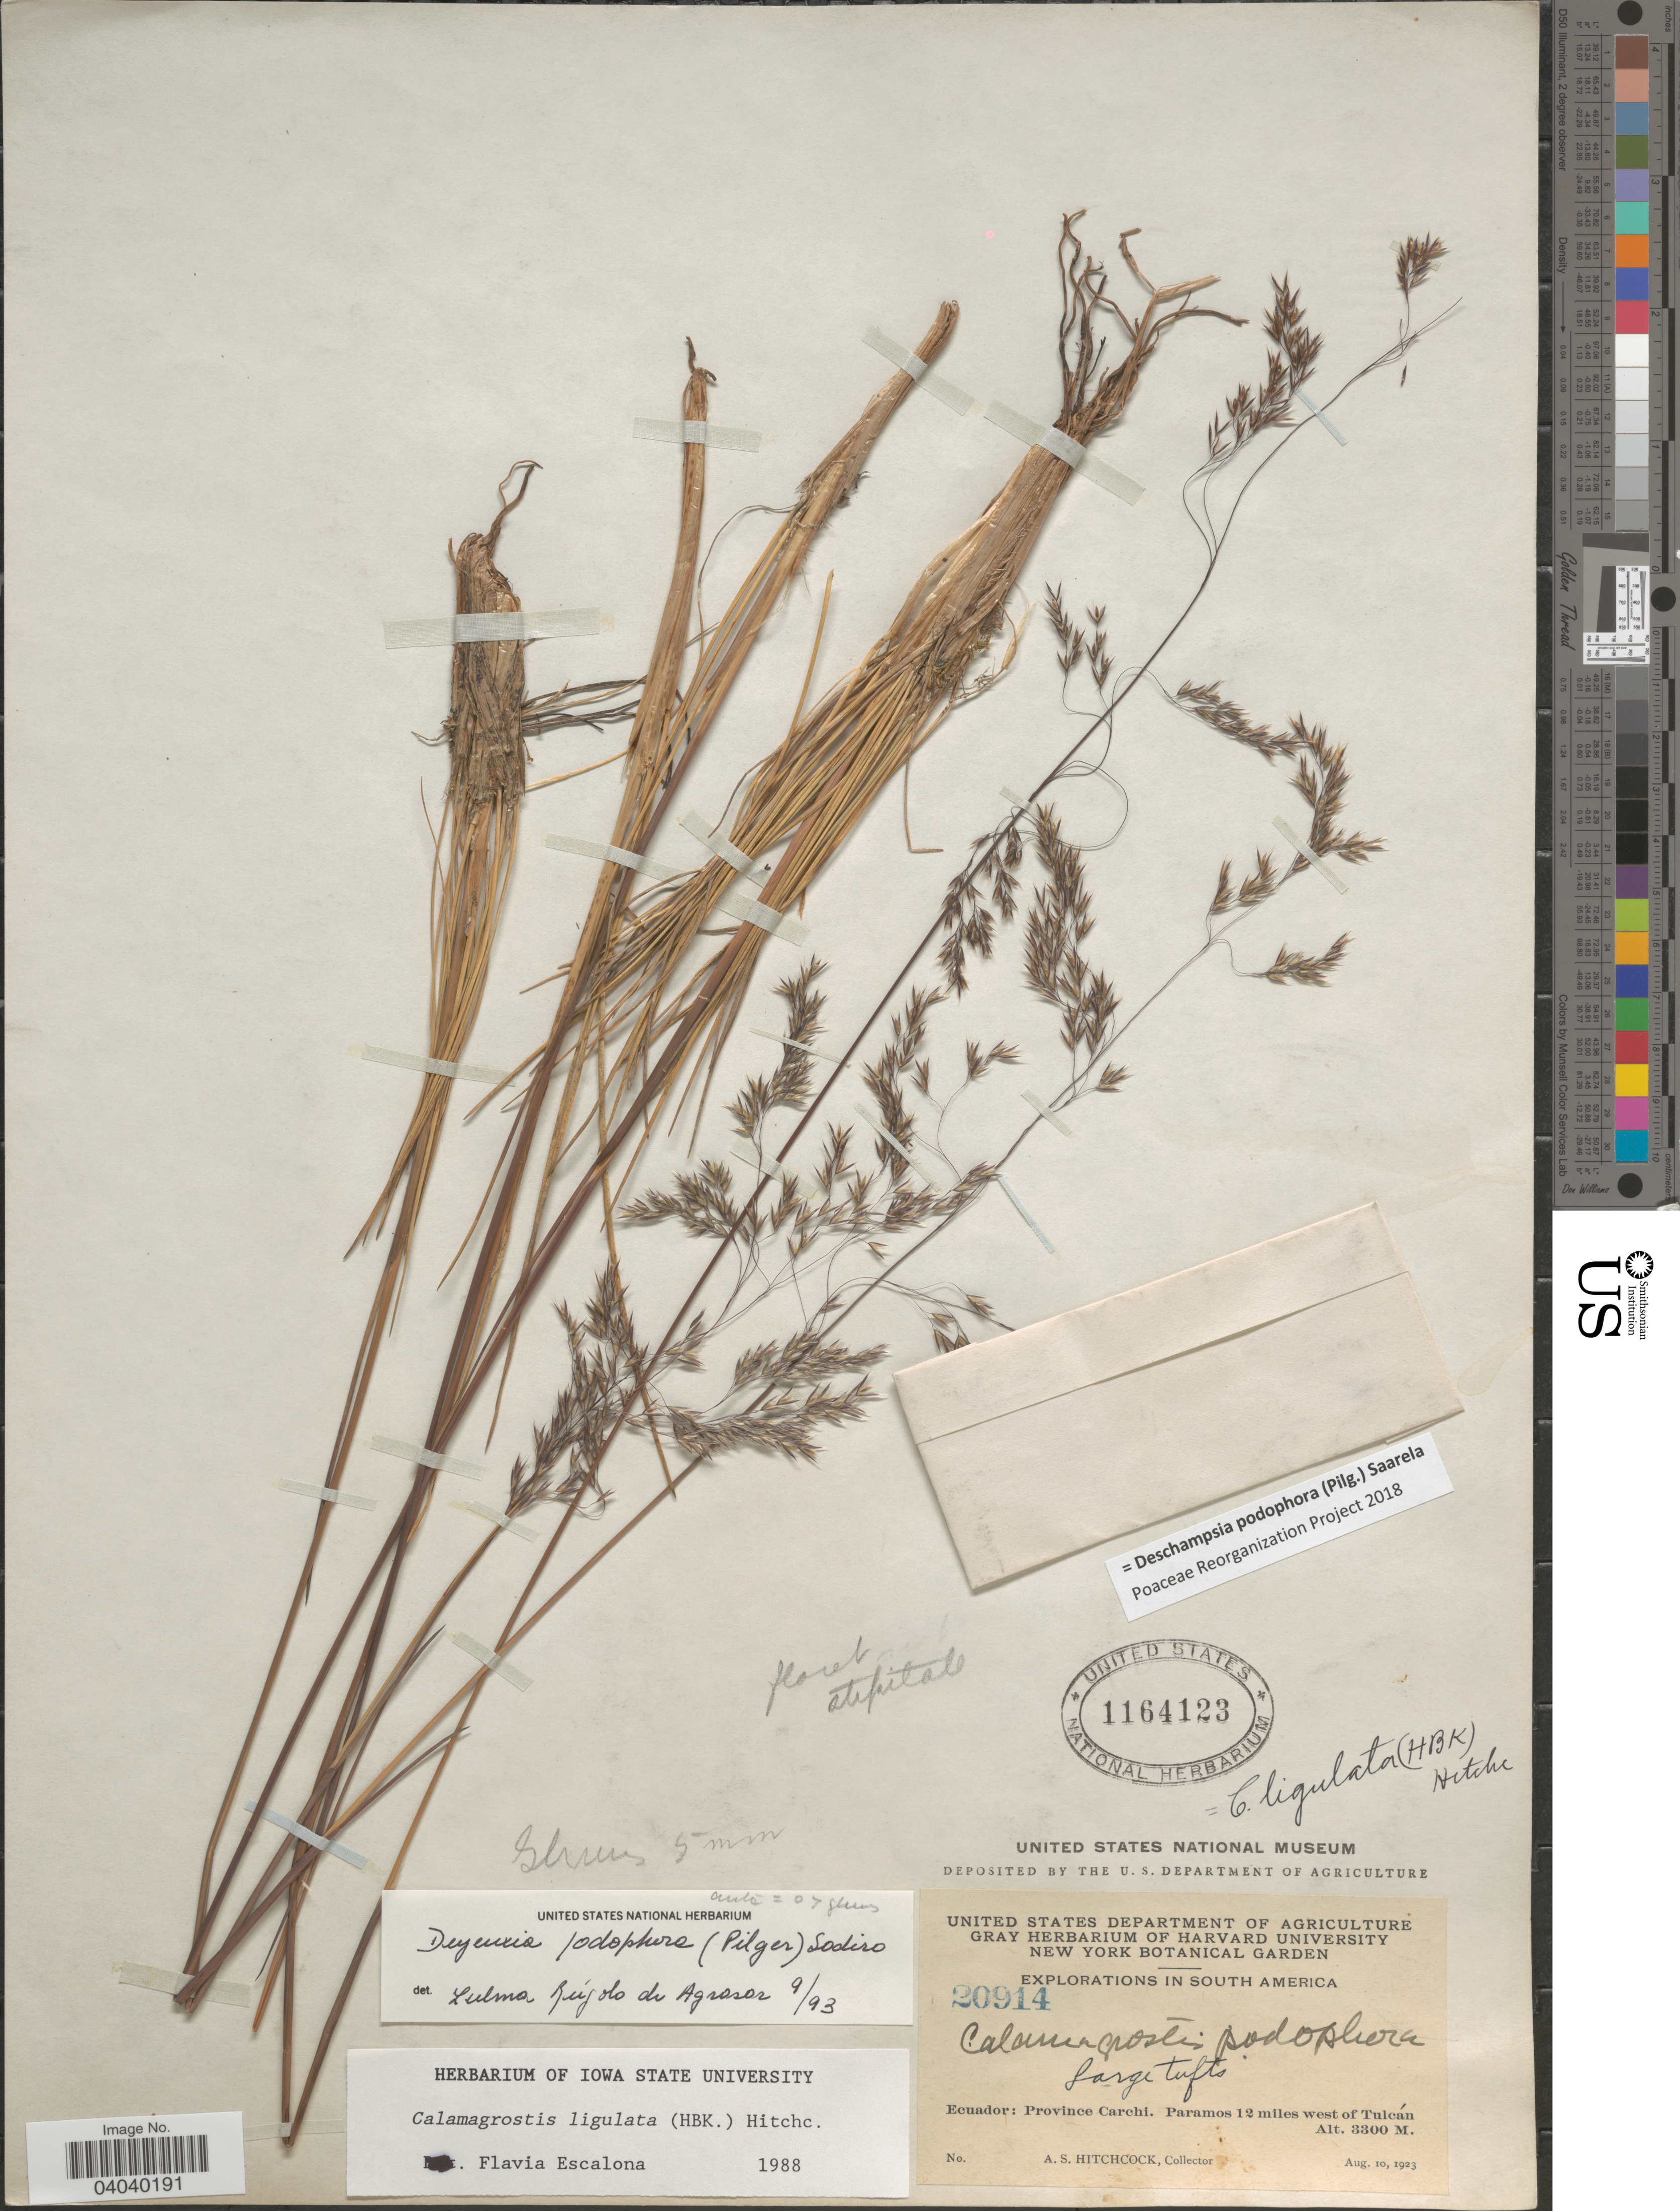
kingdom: Plantae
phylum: Tracheophyta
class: Liliopsida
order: Poales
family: Poaceae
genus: Deschampsia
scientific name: Deschampsia podophora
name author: (Pilg.) Saarela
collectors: A. S. Hitchcock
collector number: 20914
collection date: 1923-08-10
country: Ecuador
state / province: Carchi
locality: Paramos 12 miles west of Tulcán.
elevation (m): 3300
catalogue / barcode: US 1164123